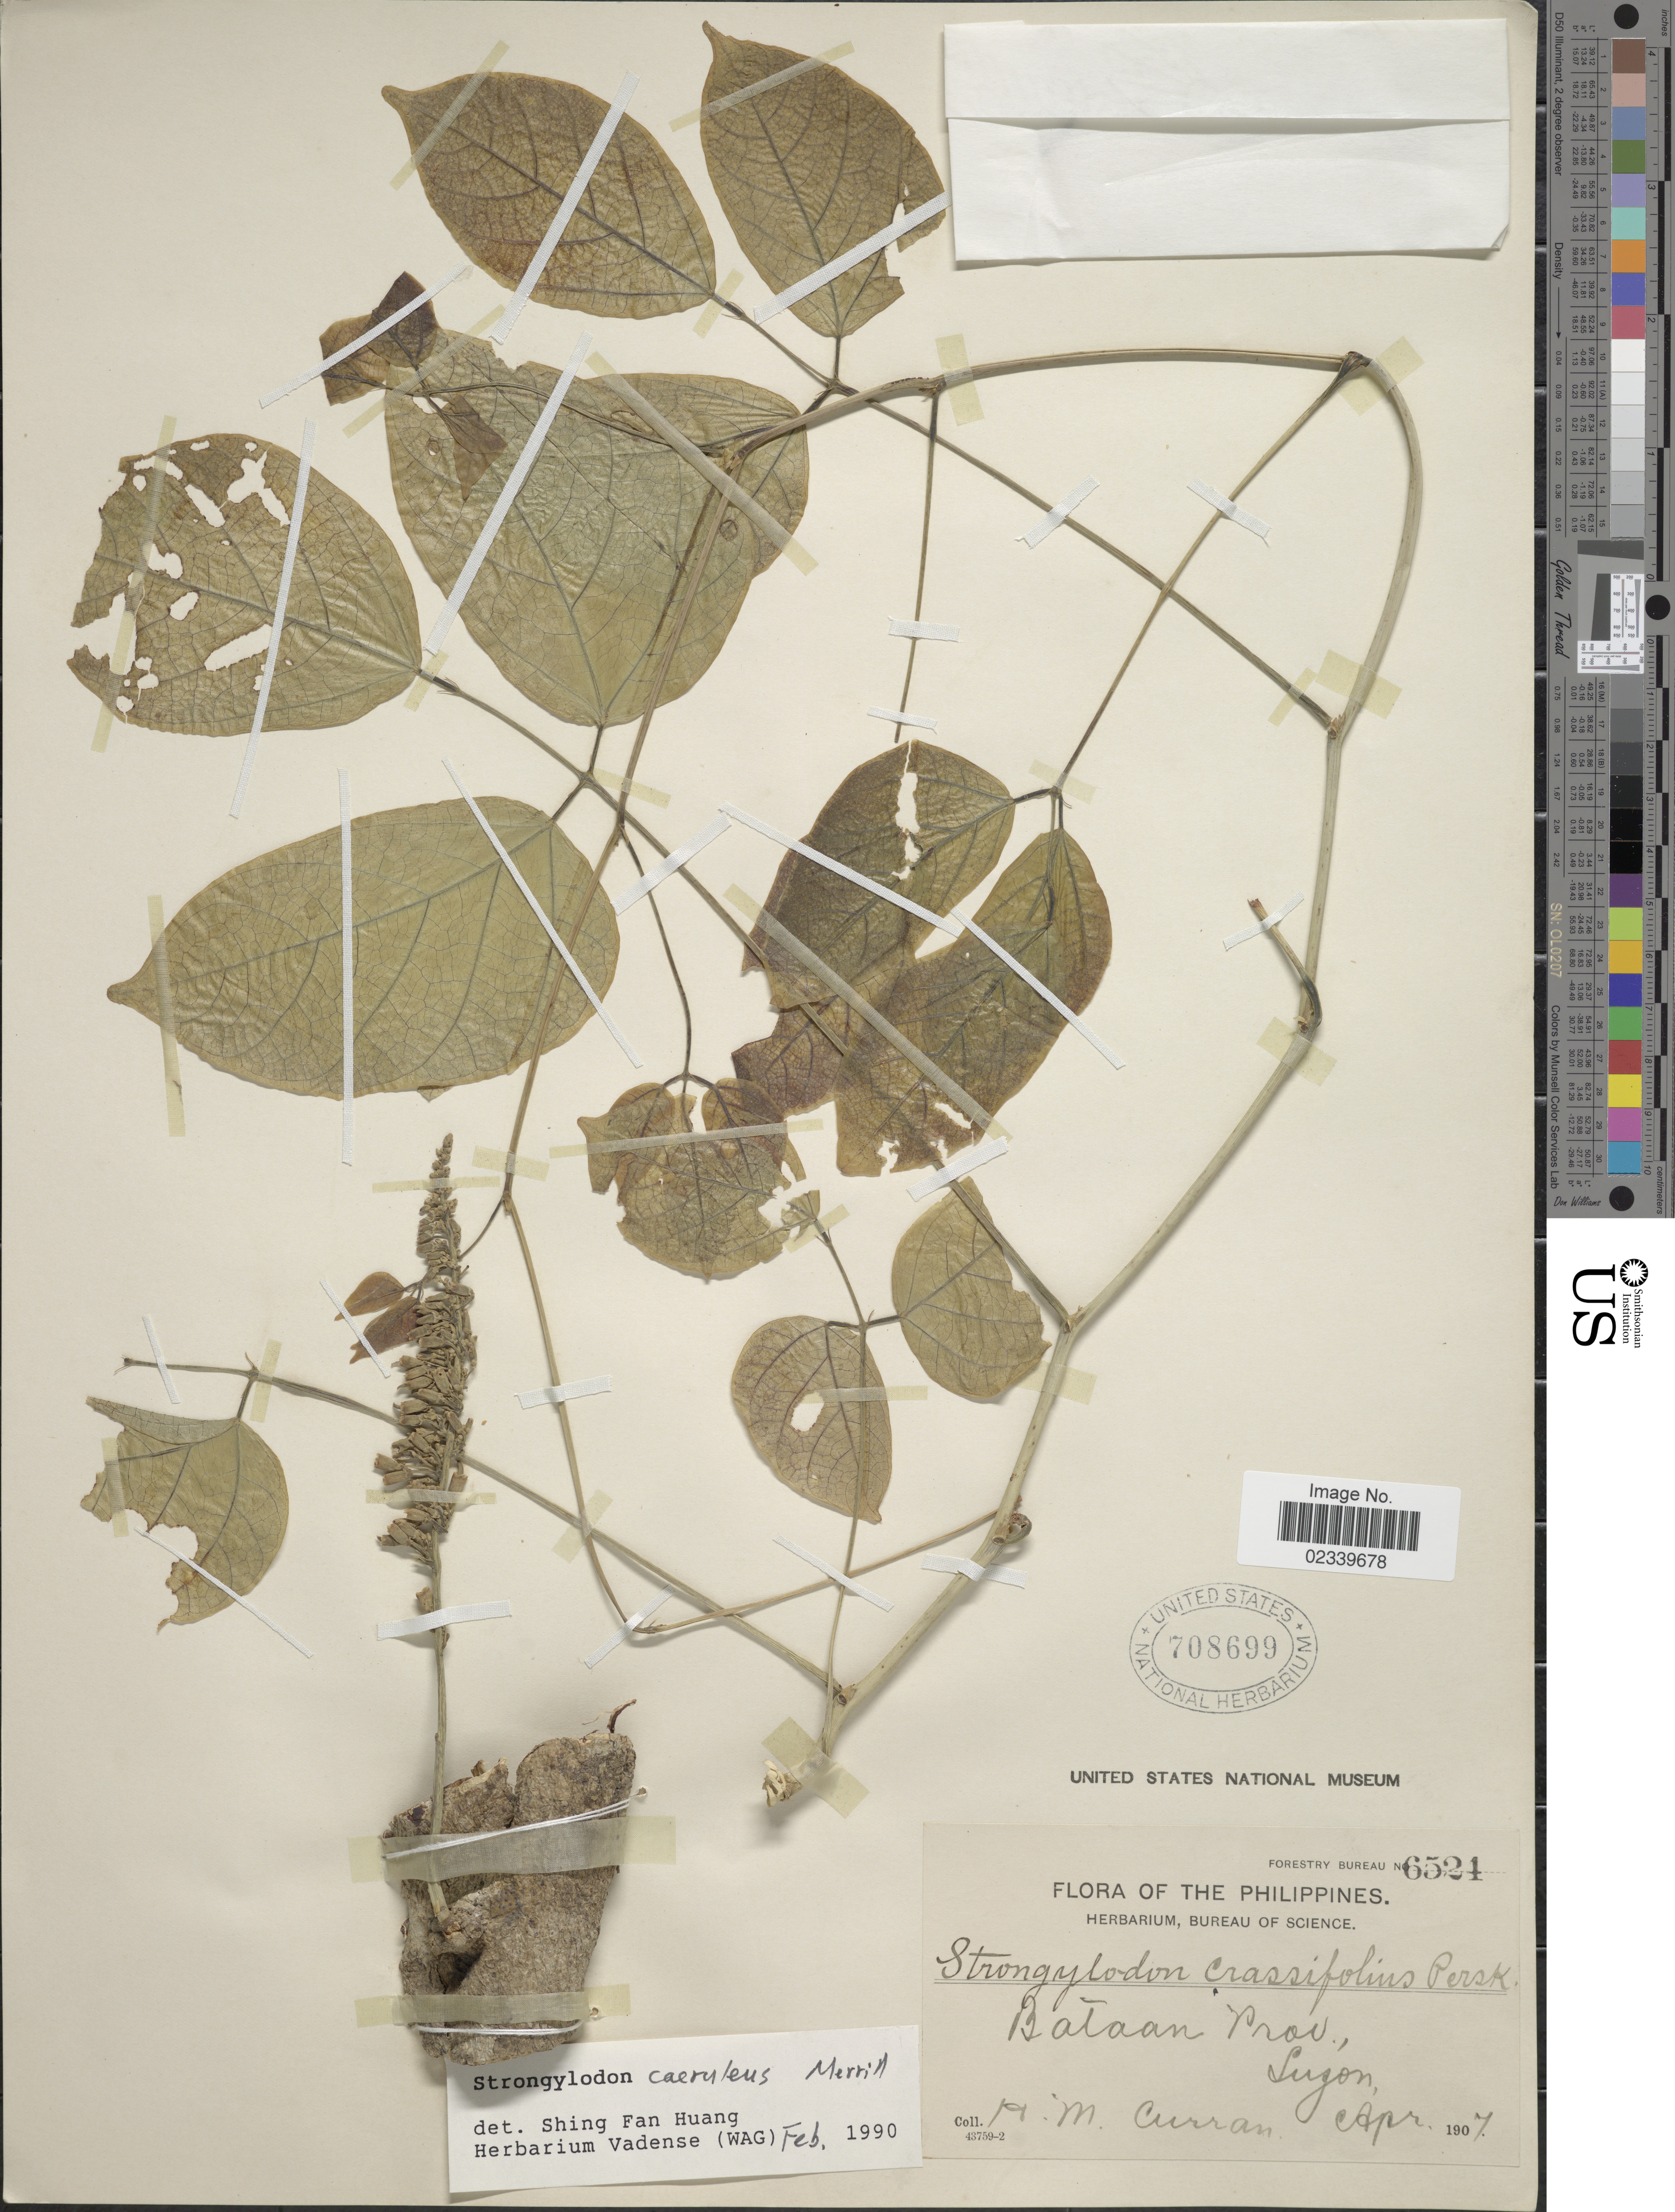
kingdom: Plantae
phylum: Tracheophyta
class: Magnoliopsida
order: Fabales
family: Fabaceae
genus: Strongylodon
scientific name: Strongylodon caerulea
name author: Merr.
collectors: H. M. Curran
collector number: Forestry Bureau 6524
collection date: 1907-04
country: Philippines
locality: Bataan Prov. Luzon.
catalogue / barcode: US 708699